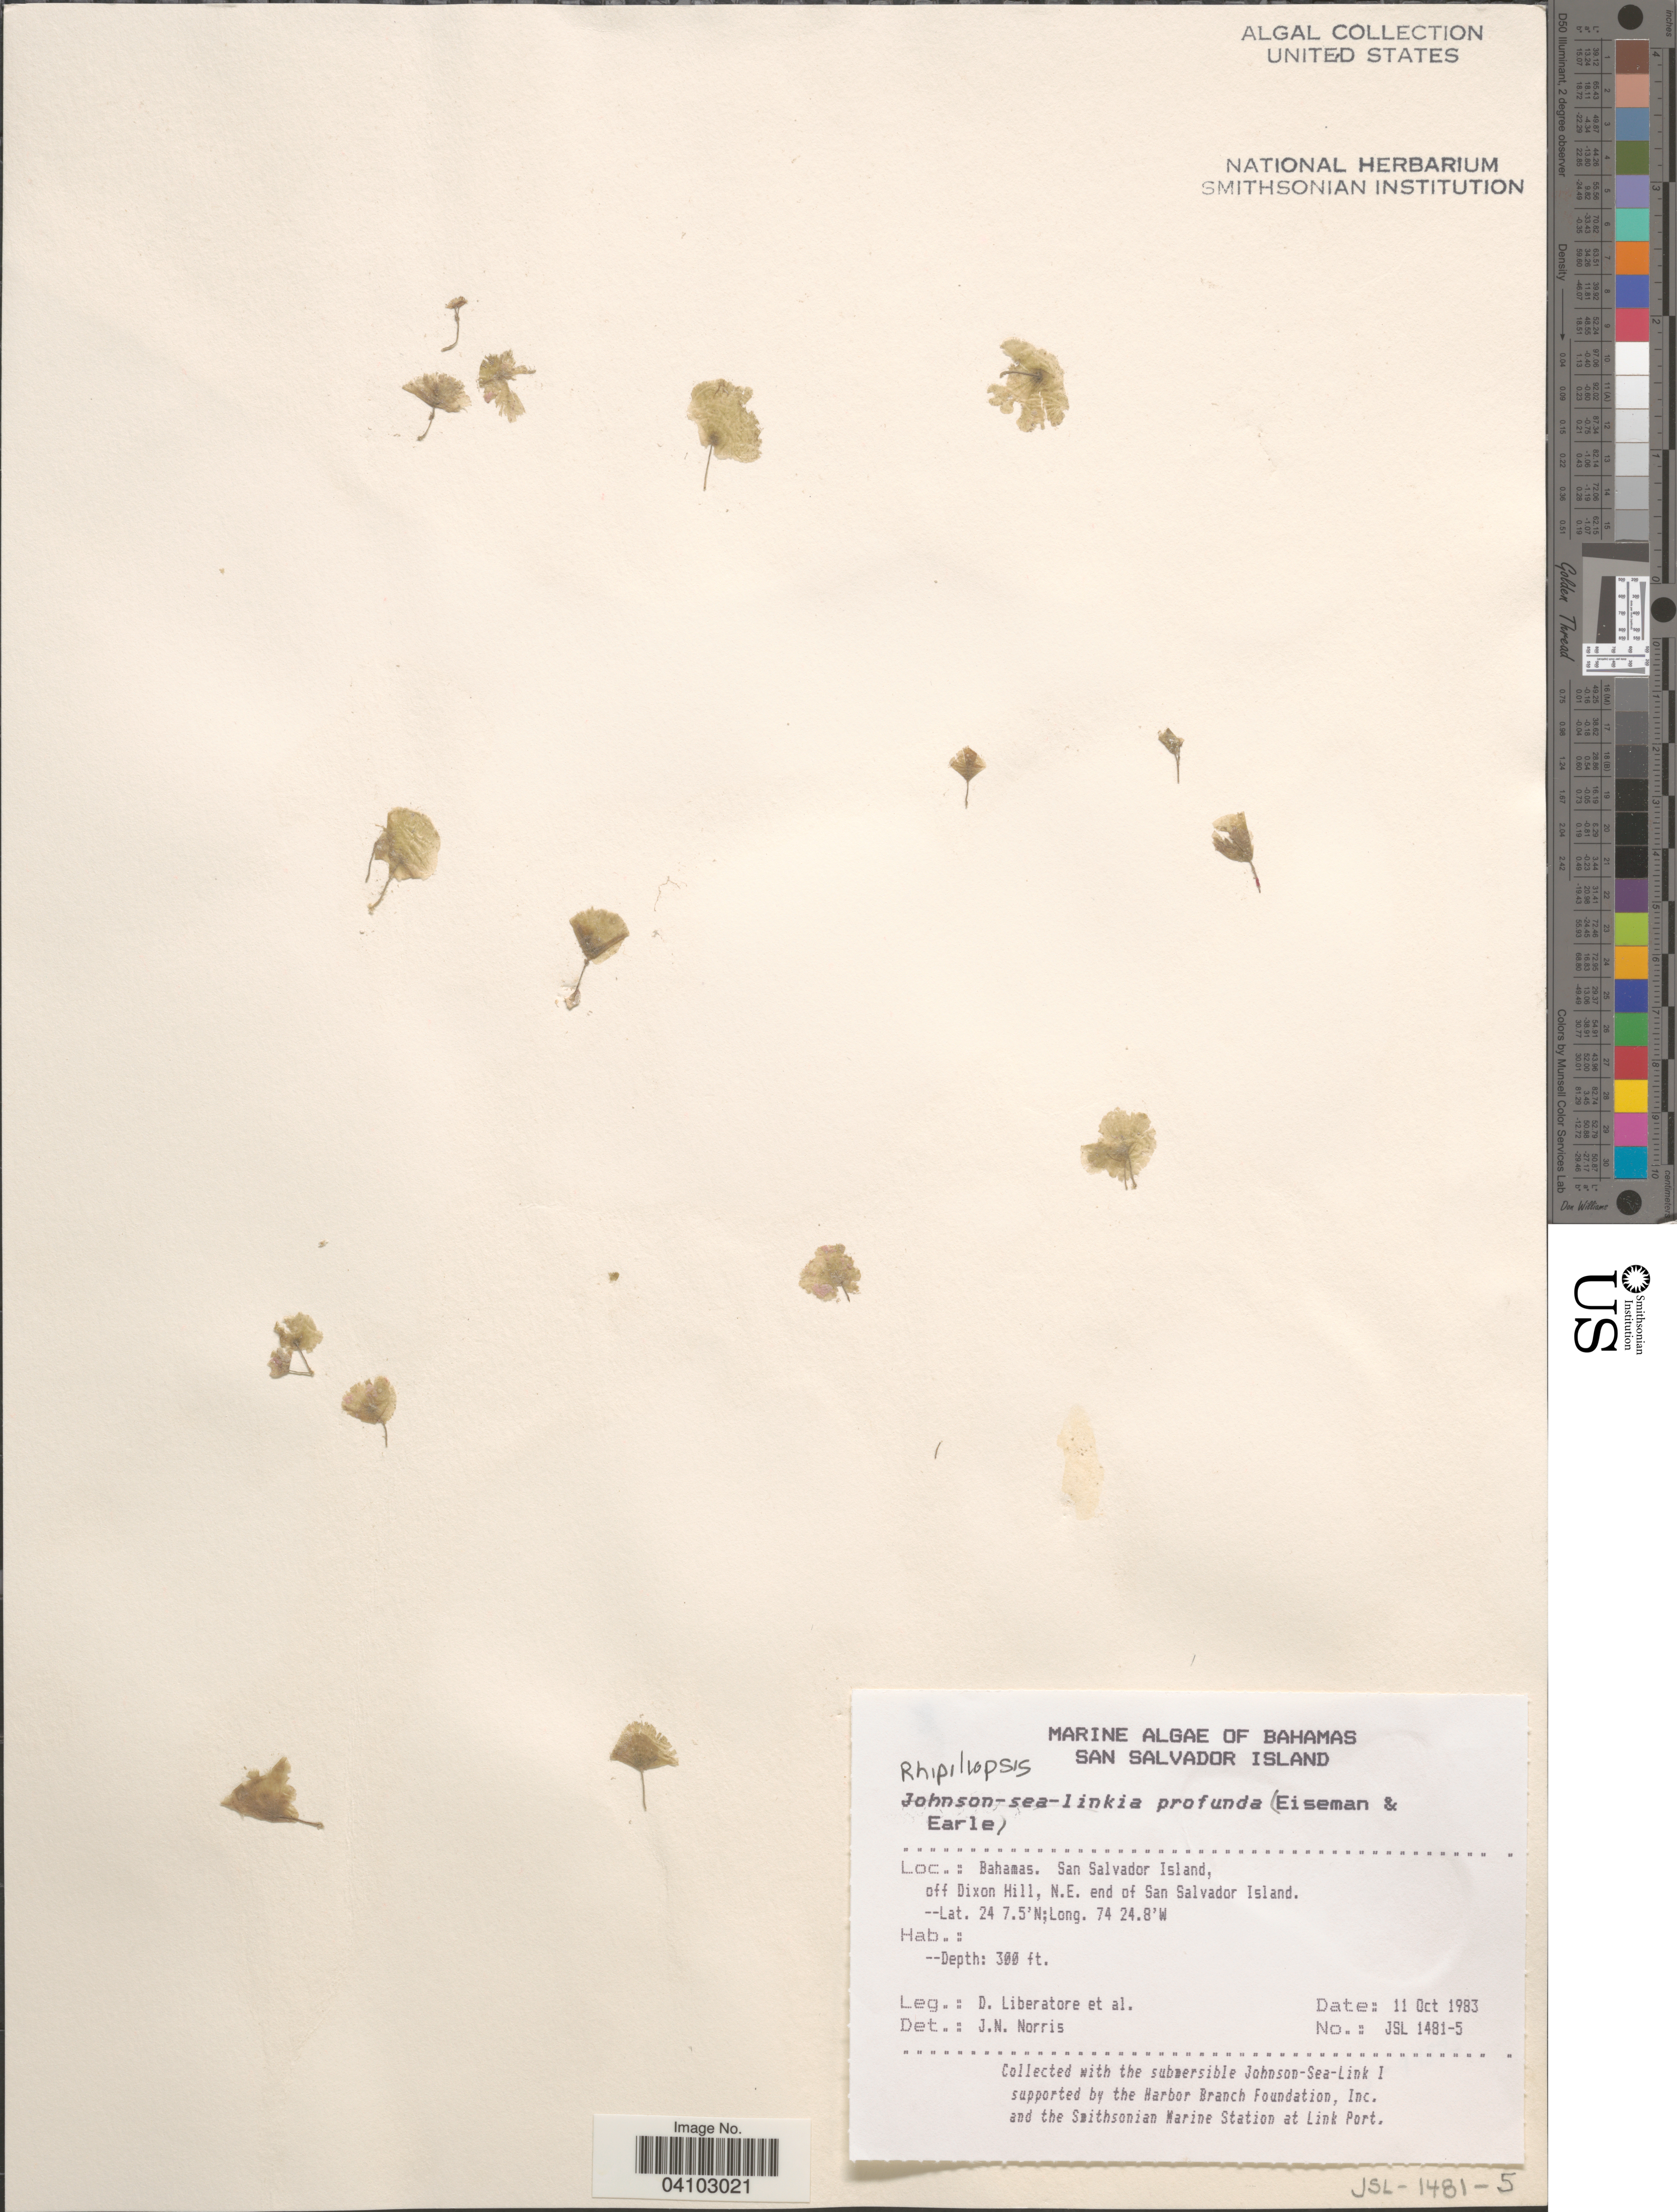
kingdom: Plantae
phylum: Chlorophyta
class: Ulvophyceae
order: Bryopsidales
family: Codiaceae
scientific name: Johnson-sea-linkia profunda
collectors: D. Liberatore & et al.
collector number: JSL 1481-5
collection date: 1983-10-11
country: Bahamas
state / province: San Salvador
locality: San Salvador Island, off Dixon Hill, N.E. end of San Salvador Island.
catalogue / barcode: US 328422